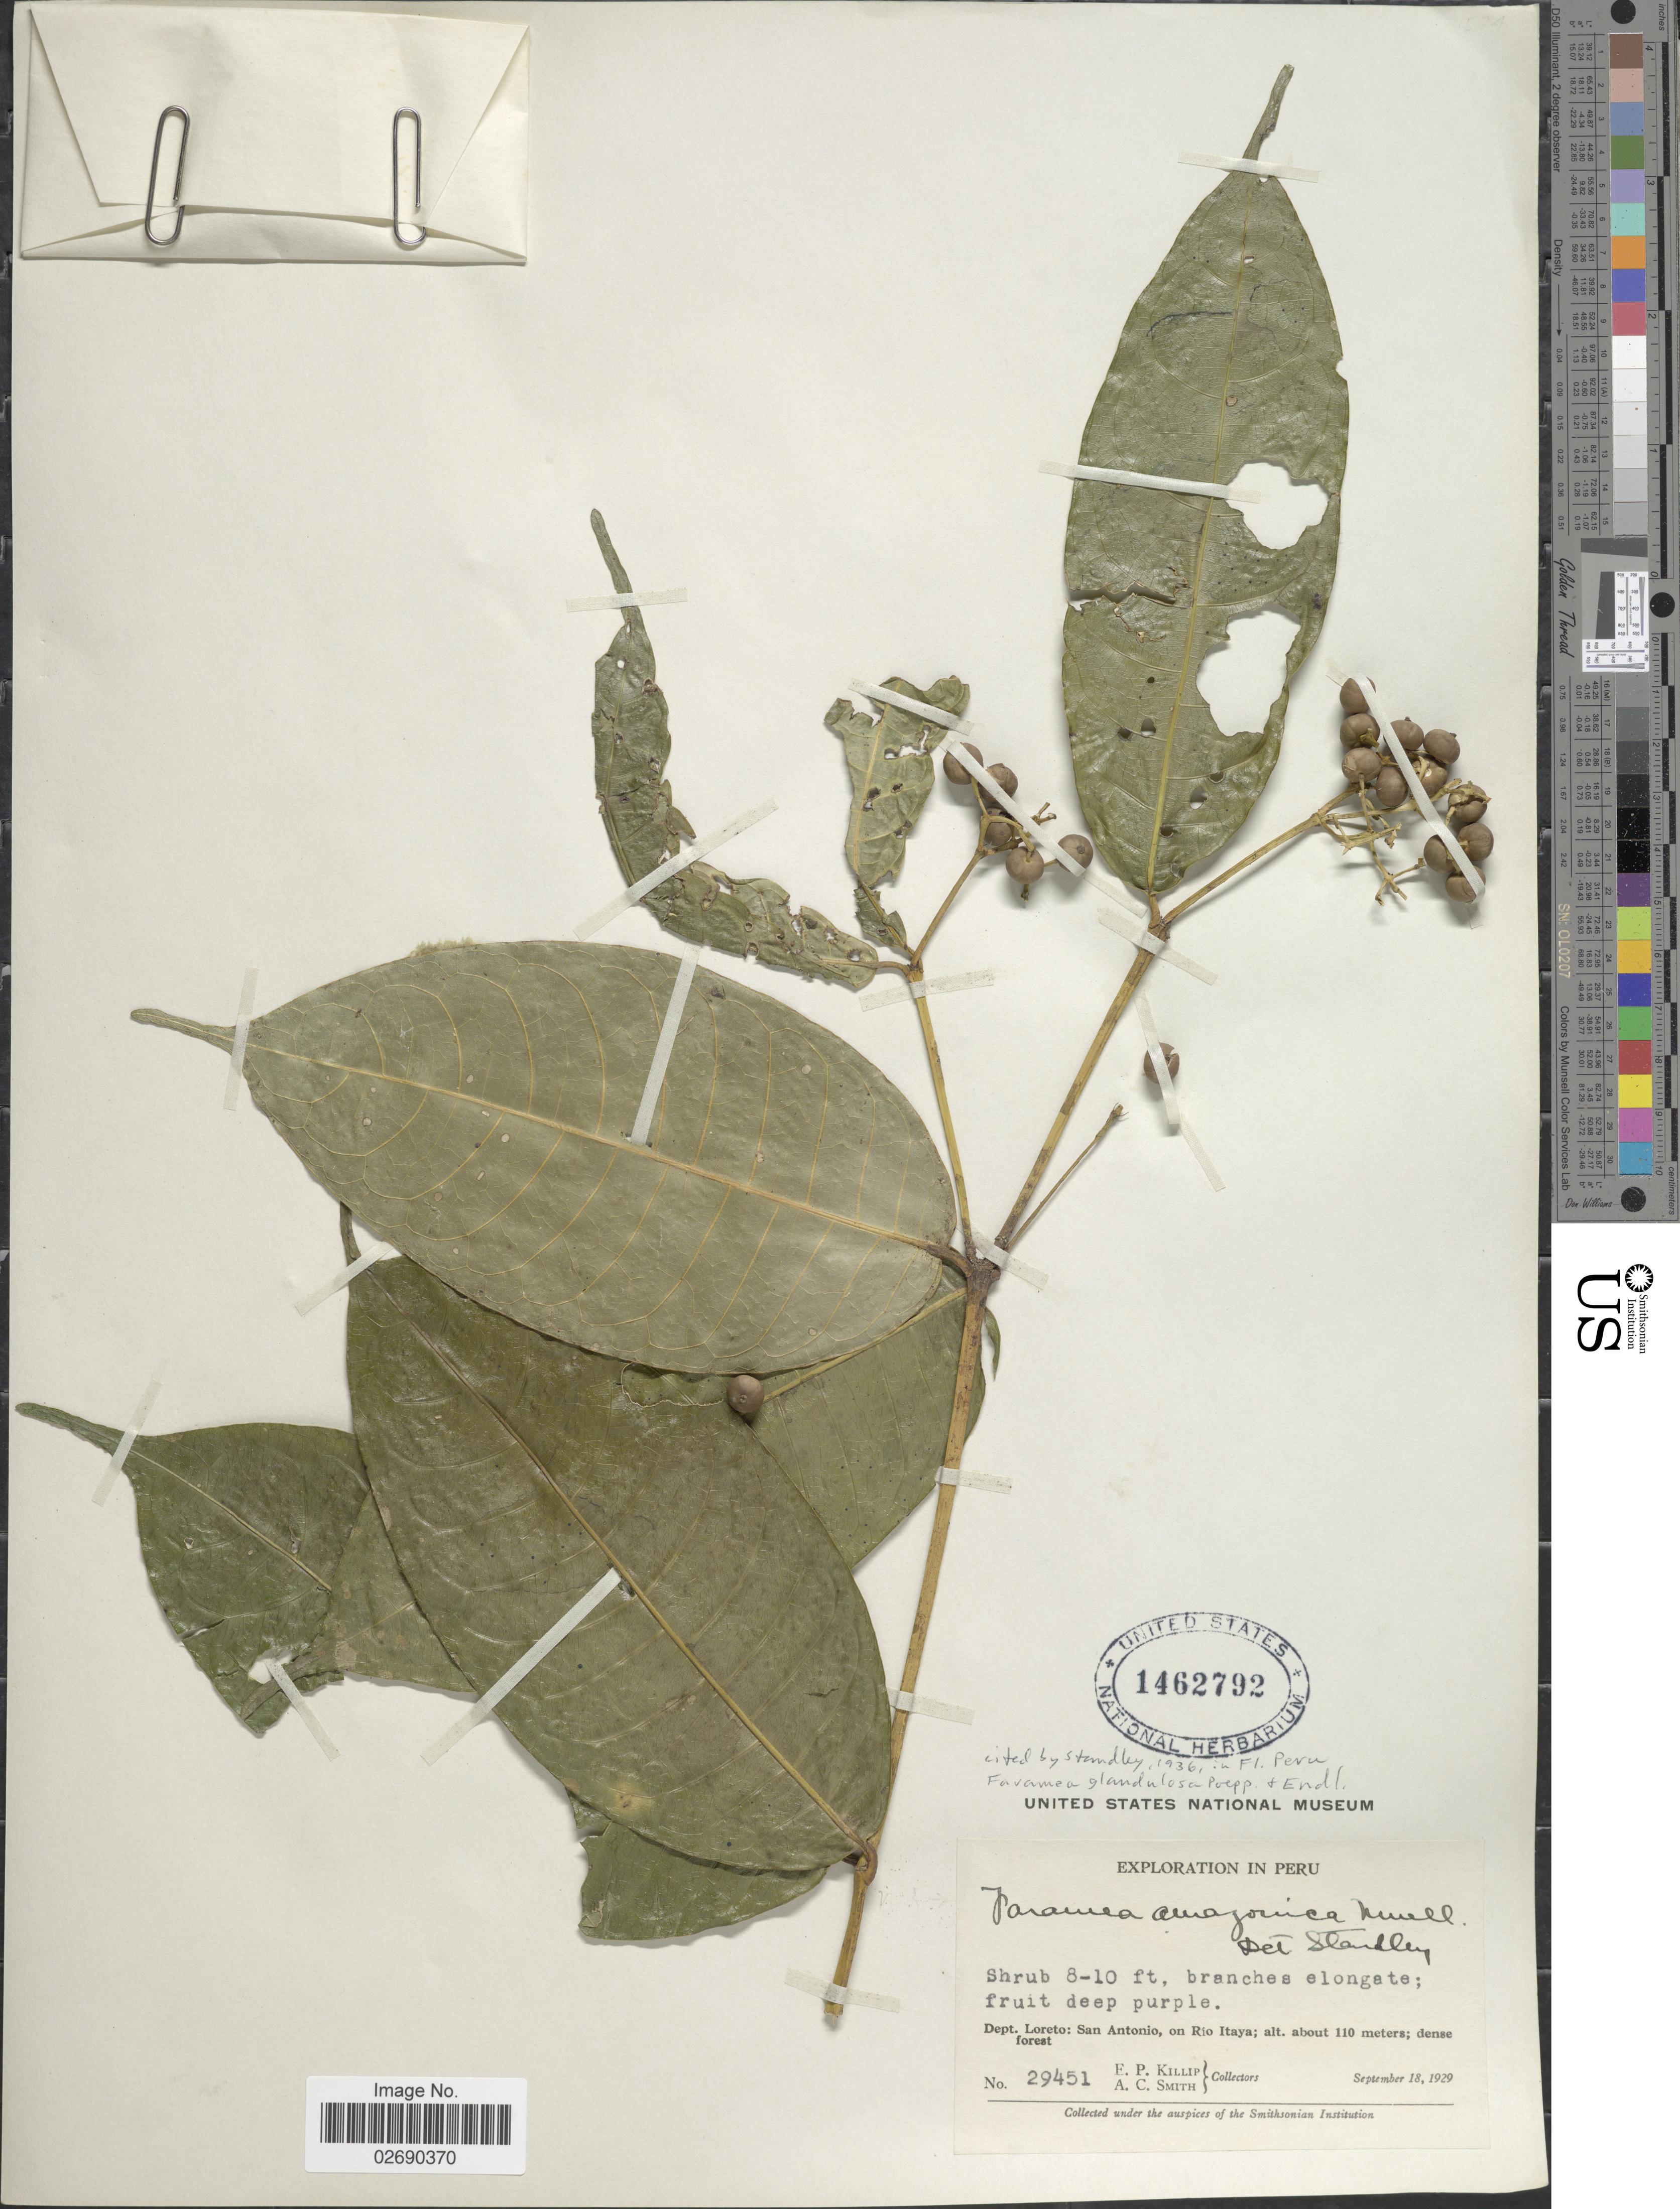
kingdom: Plantae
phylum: Tracheophyta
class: Magnoliopsida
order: Gentianales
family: Rubiaceae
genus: Faramea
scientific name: Faramea glandulosa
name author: Poepp.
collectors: E. P. Killip & A. C. Smith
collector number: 29451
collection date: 1929-09-18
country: Peru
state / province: Loreto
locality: Dept. Loreto: San Antonio, on Río Itaya; dense forest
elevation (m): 110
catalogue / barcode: US 1462792